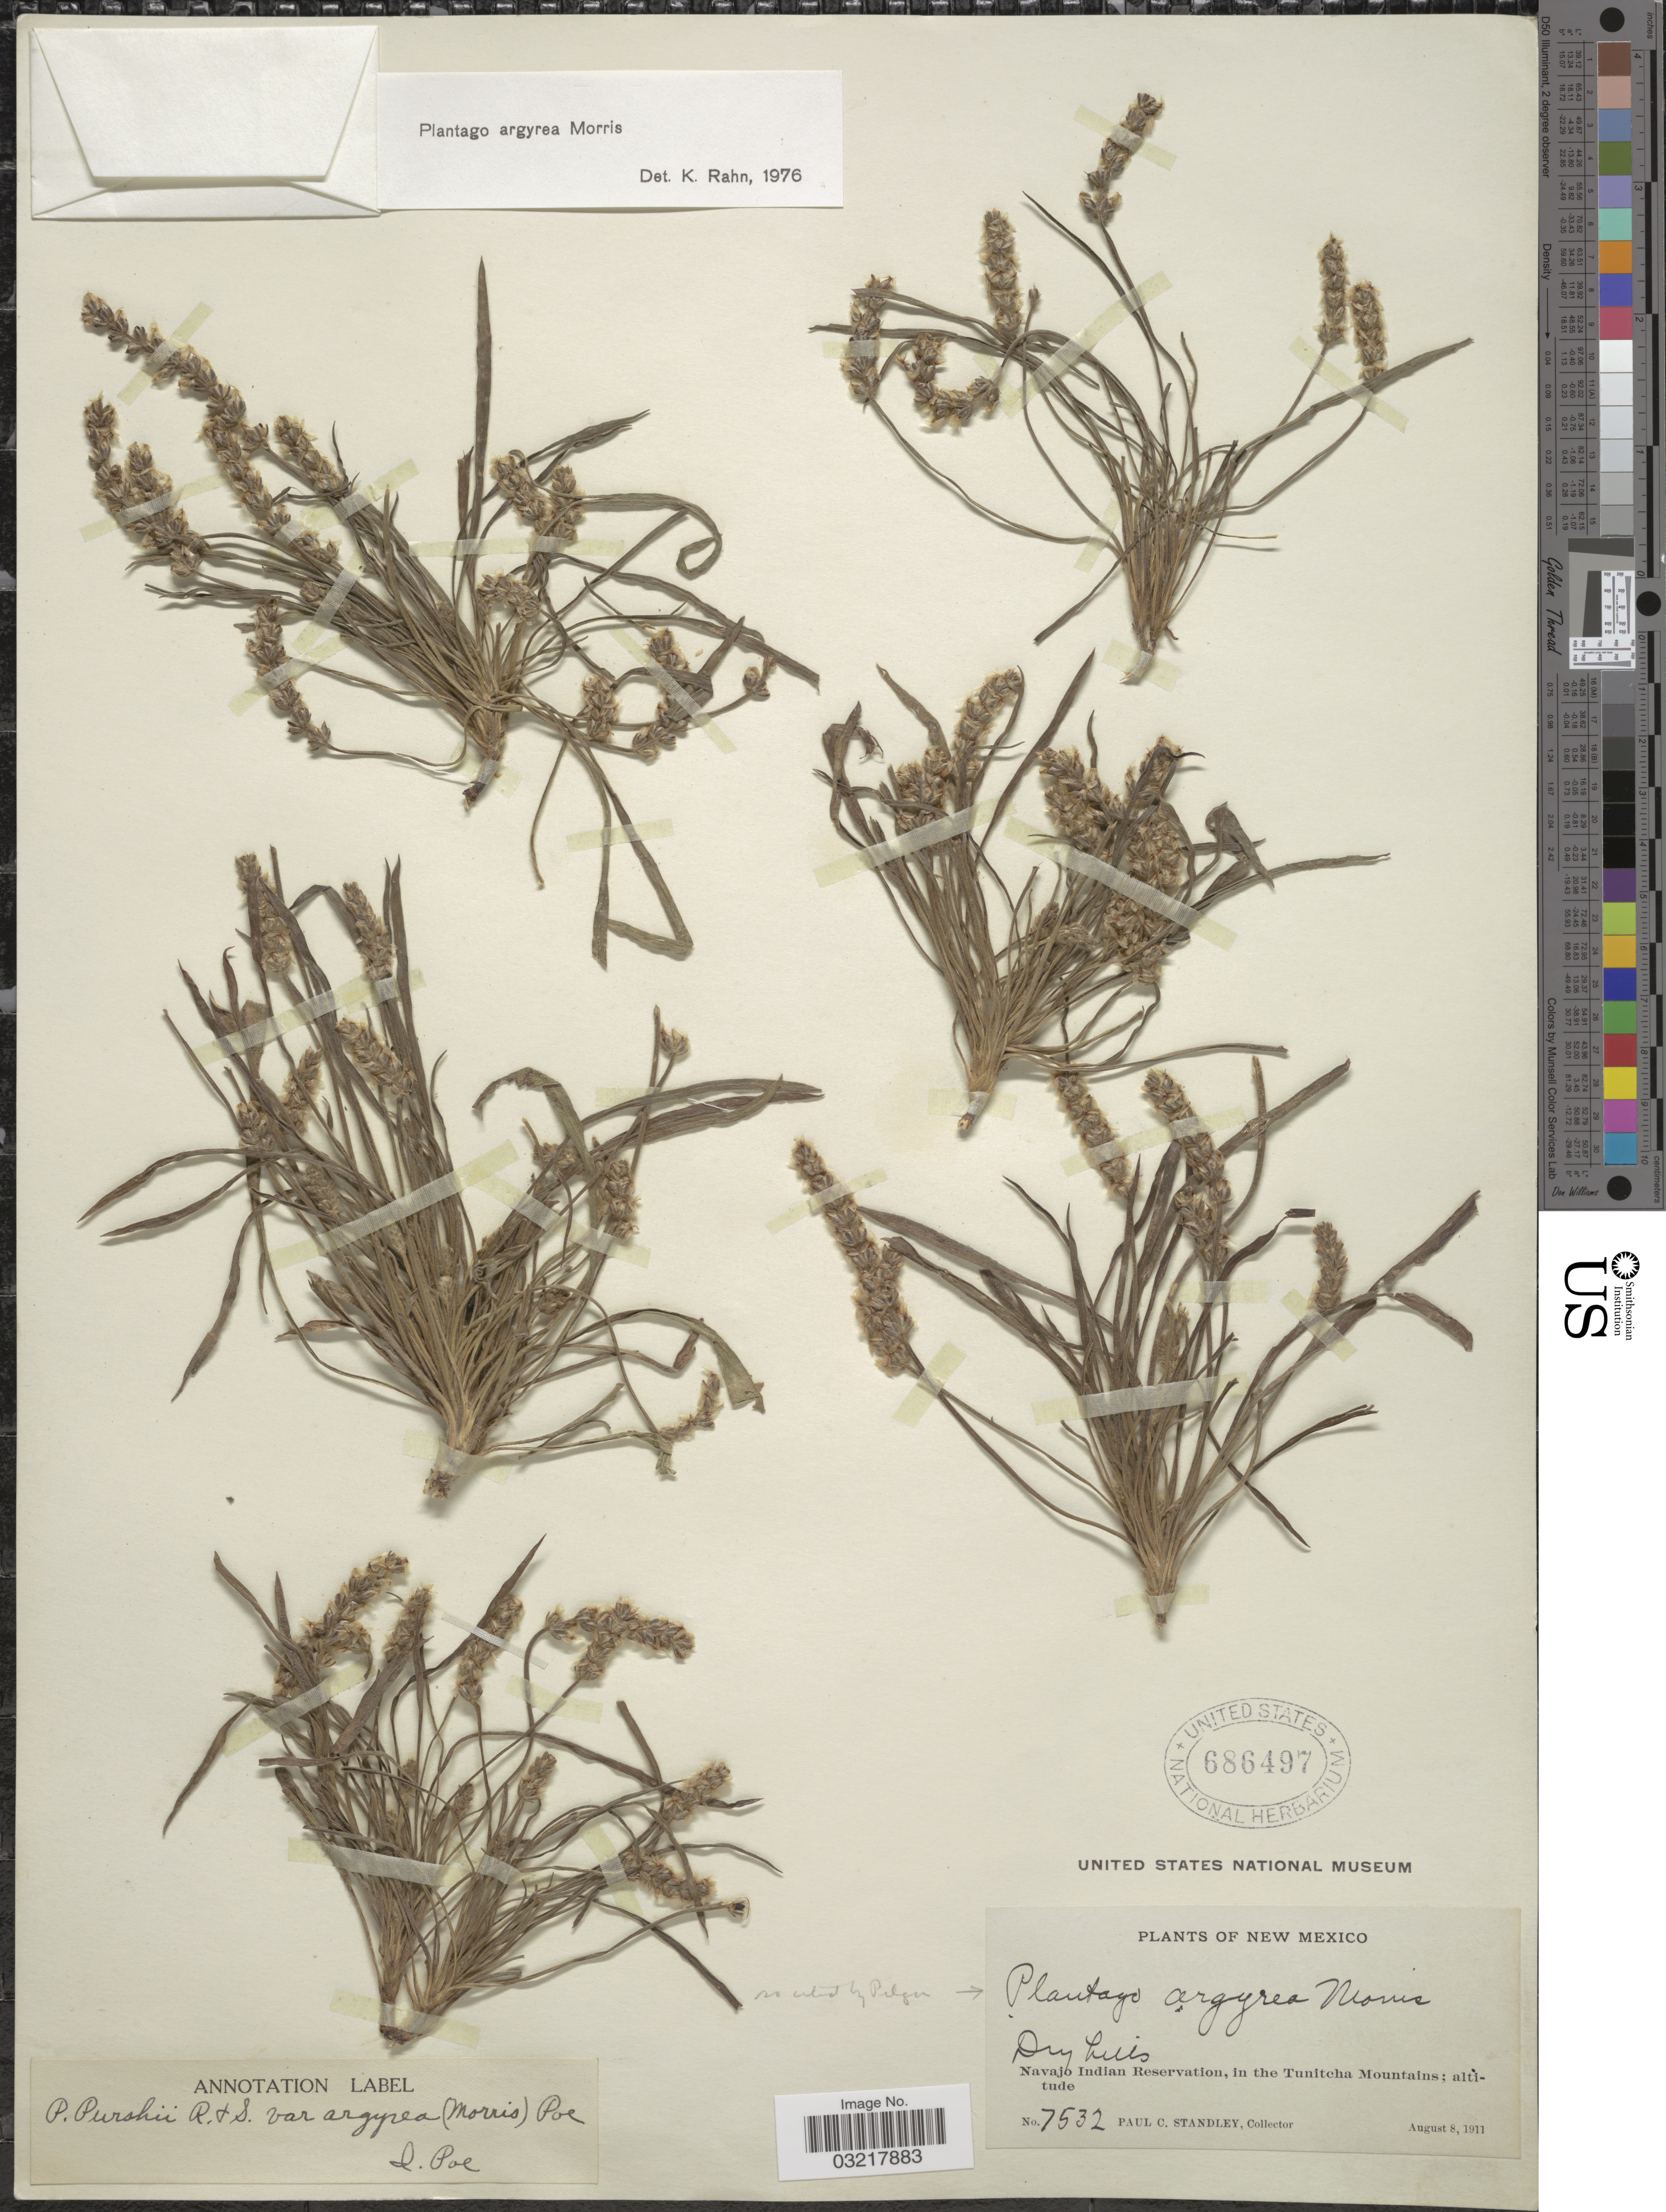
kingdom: Plantae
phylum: Tracheophyta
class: Magnoliopsida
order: Lamiales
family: Plantaginaceae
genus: Plantago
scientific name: Plantago argyrea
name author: E. Morris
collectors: P. C. Standley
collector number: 7532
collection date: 1911-08-08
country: United States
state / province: New Mexico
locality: Navajo Indian Reservation, in the Tunitcha Mountains.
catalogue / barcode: US 686497